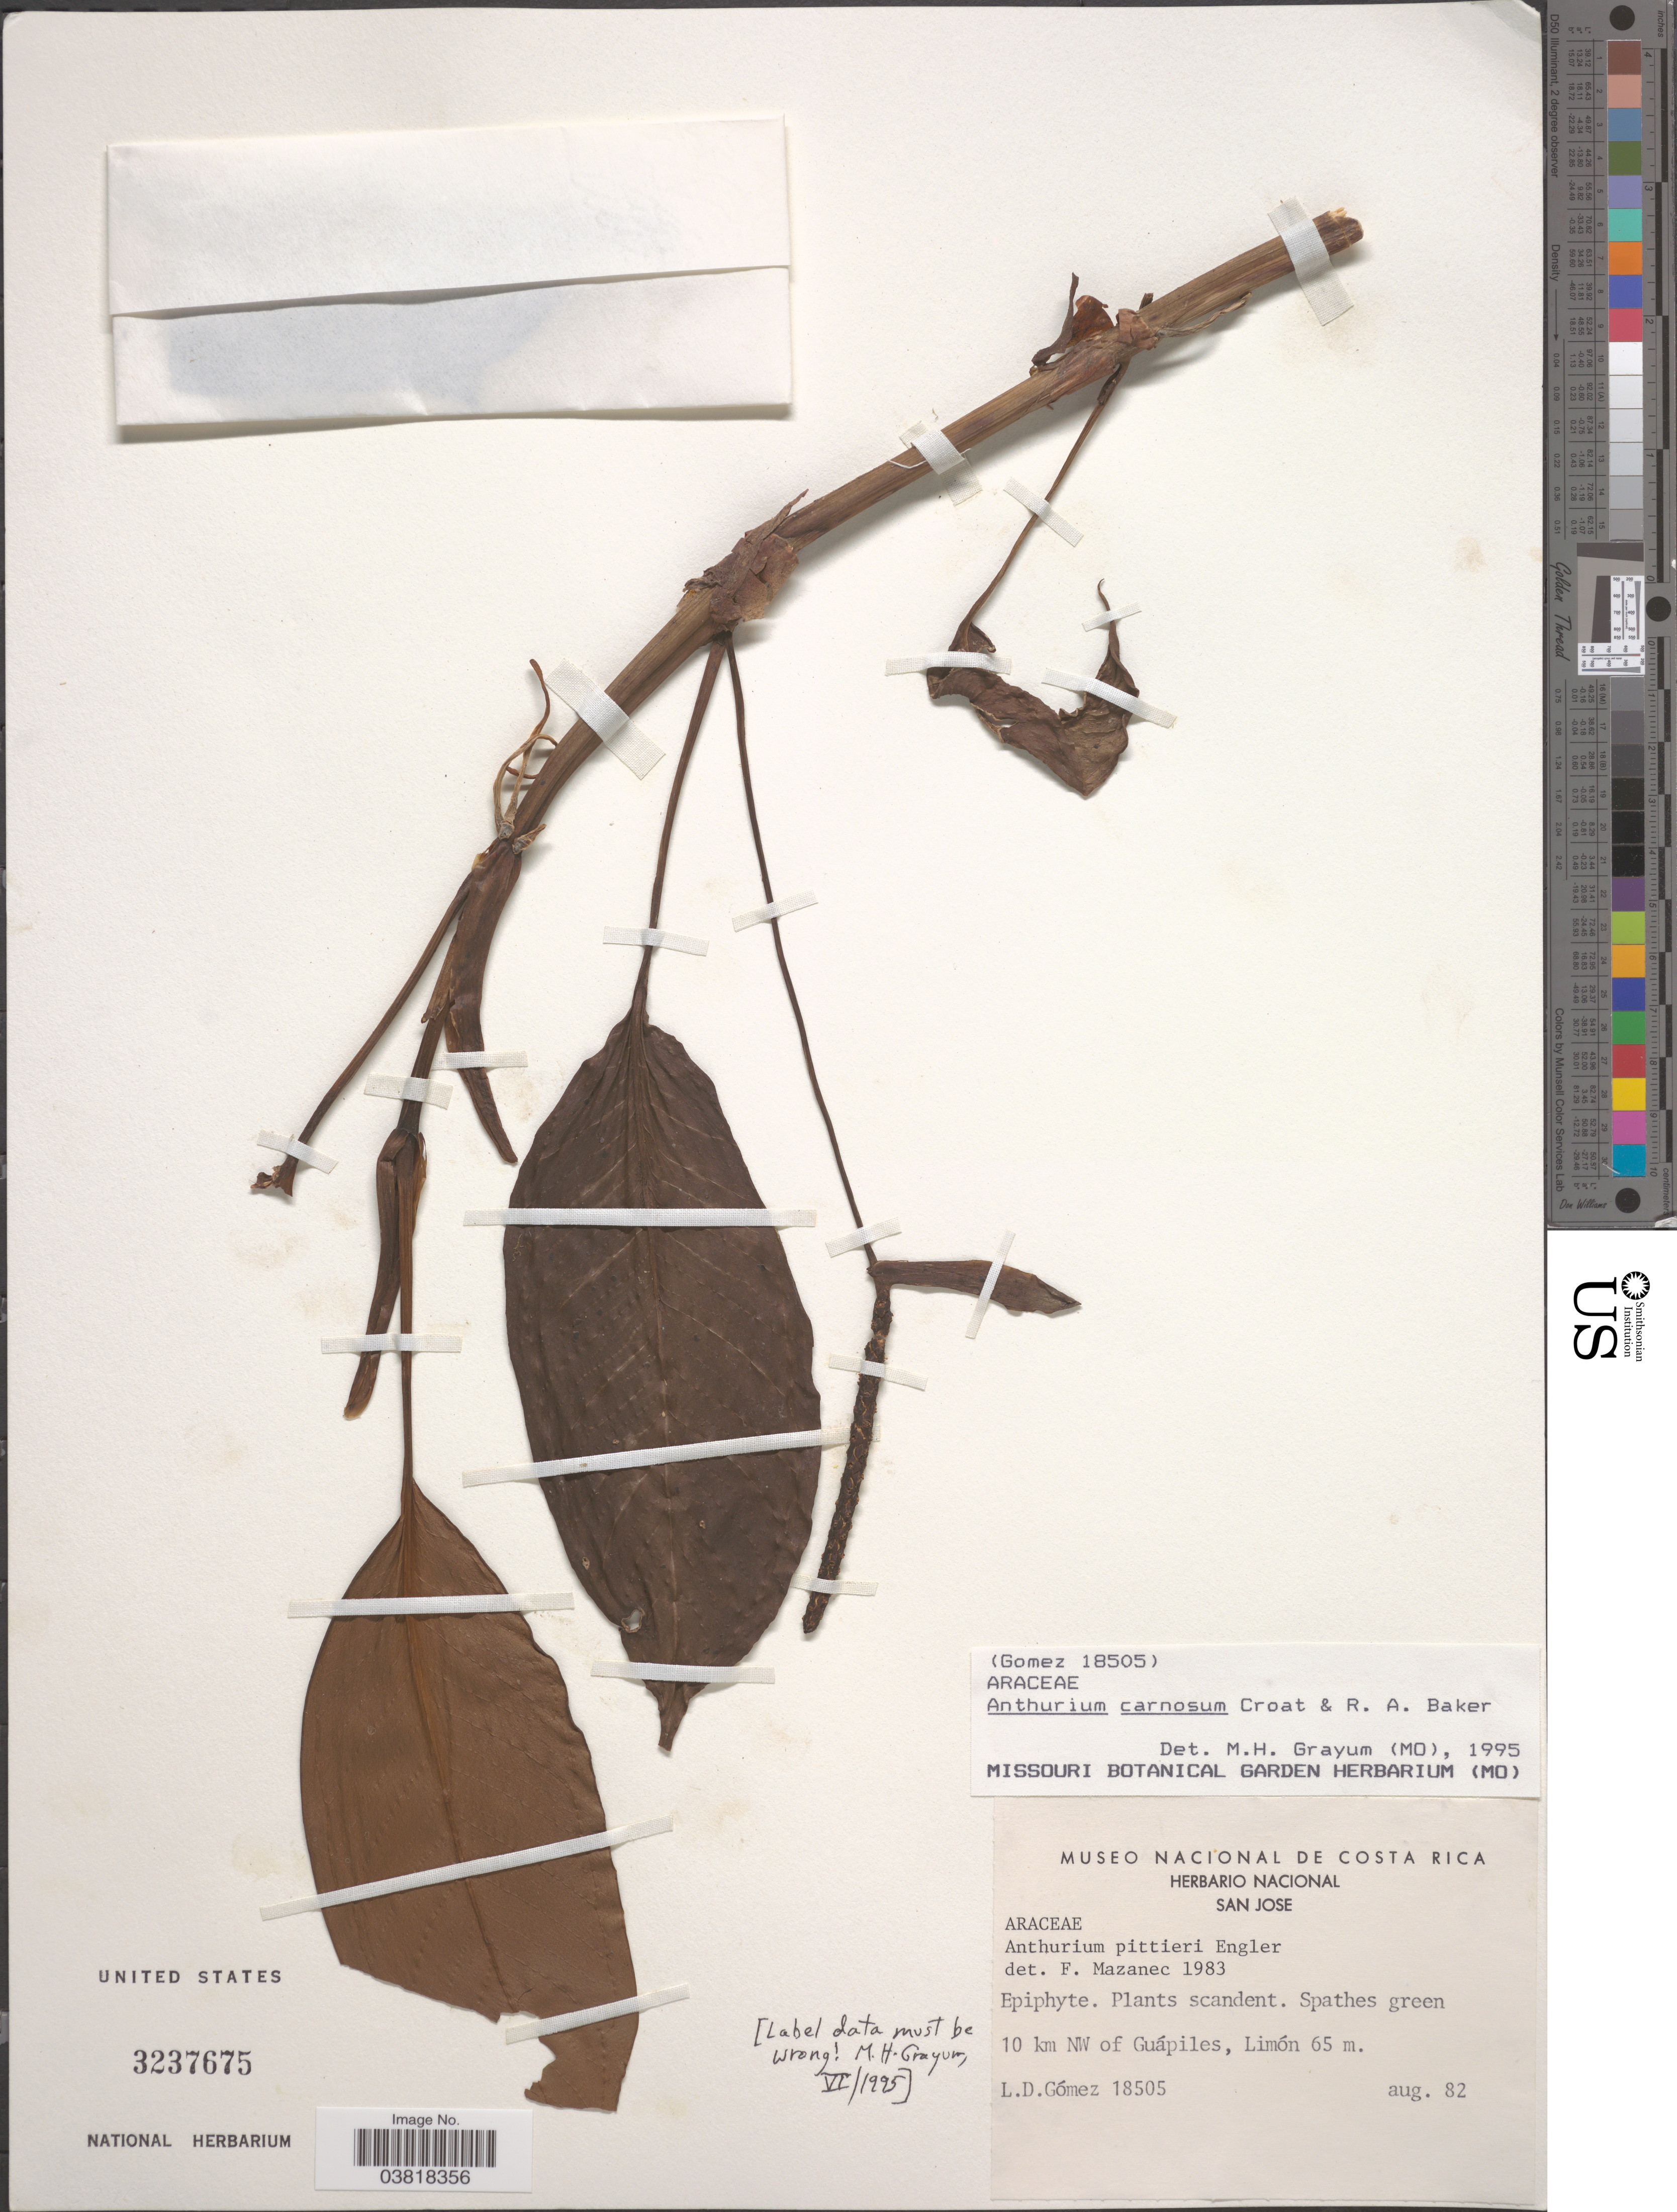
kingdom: Plantae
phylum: Tracheophyta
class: Liliopsida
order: Alismatales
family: Araceae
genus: Anthurium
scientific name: Anthurium carnosum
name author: Croat & R.A. Baker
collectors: L. D. Gómez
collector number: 18505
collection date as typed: Transcribed d/m/y: /8/82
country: Costa Rica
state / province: Limón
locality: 10 km NW of Guápiles, Limón.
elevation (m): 65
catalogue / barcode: US 3237675